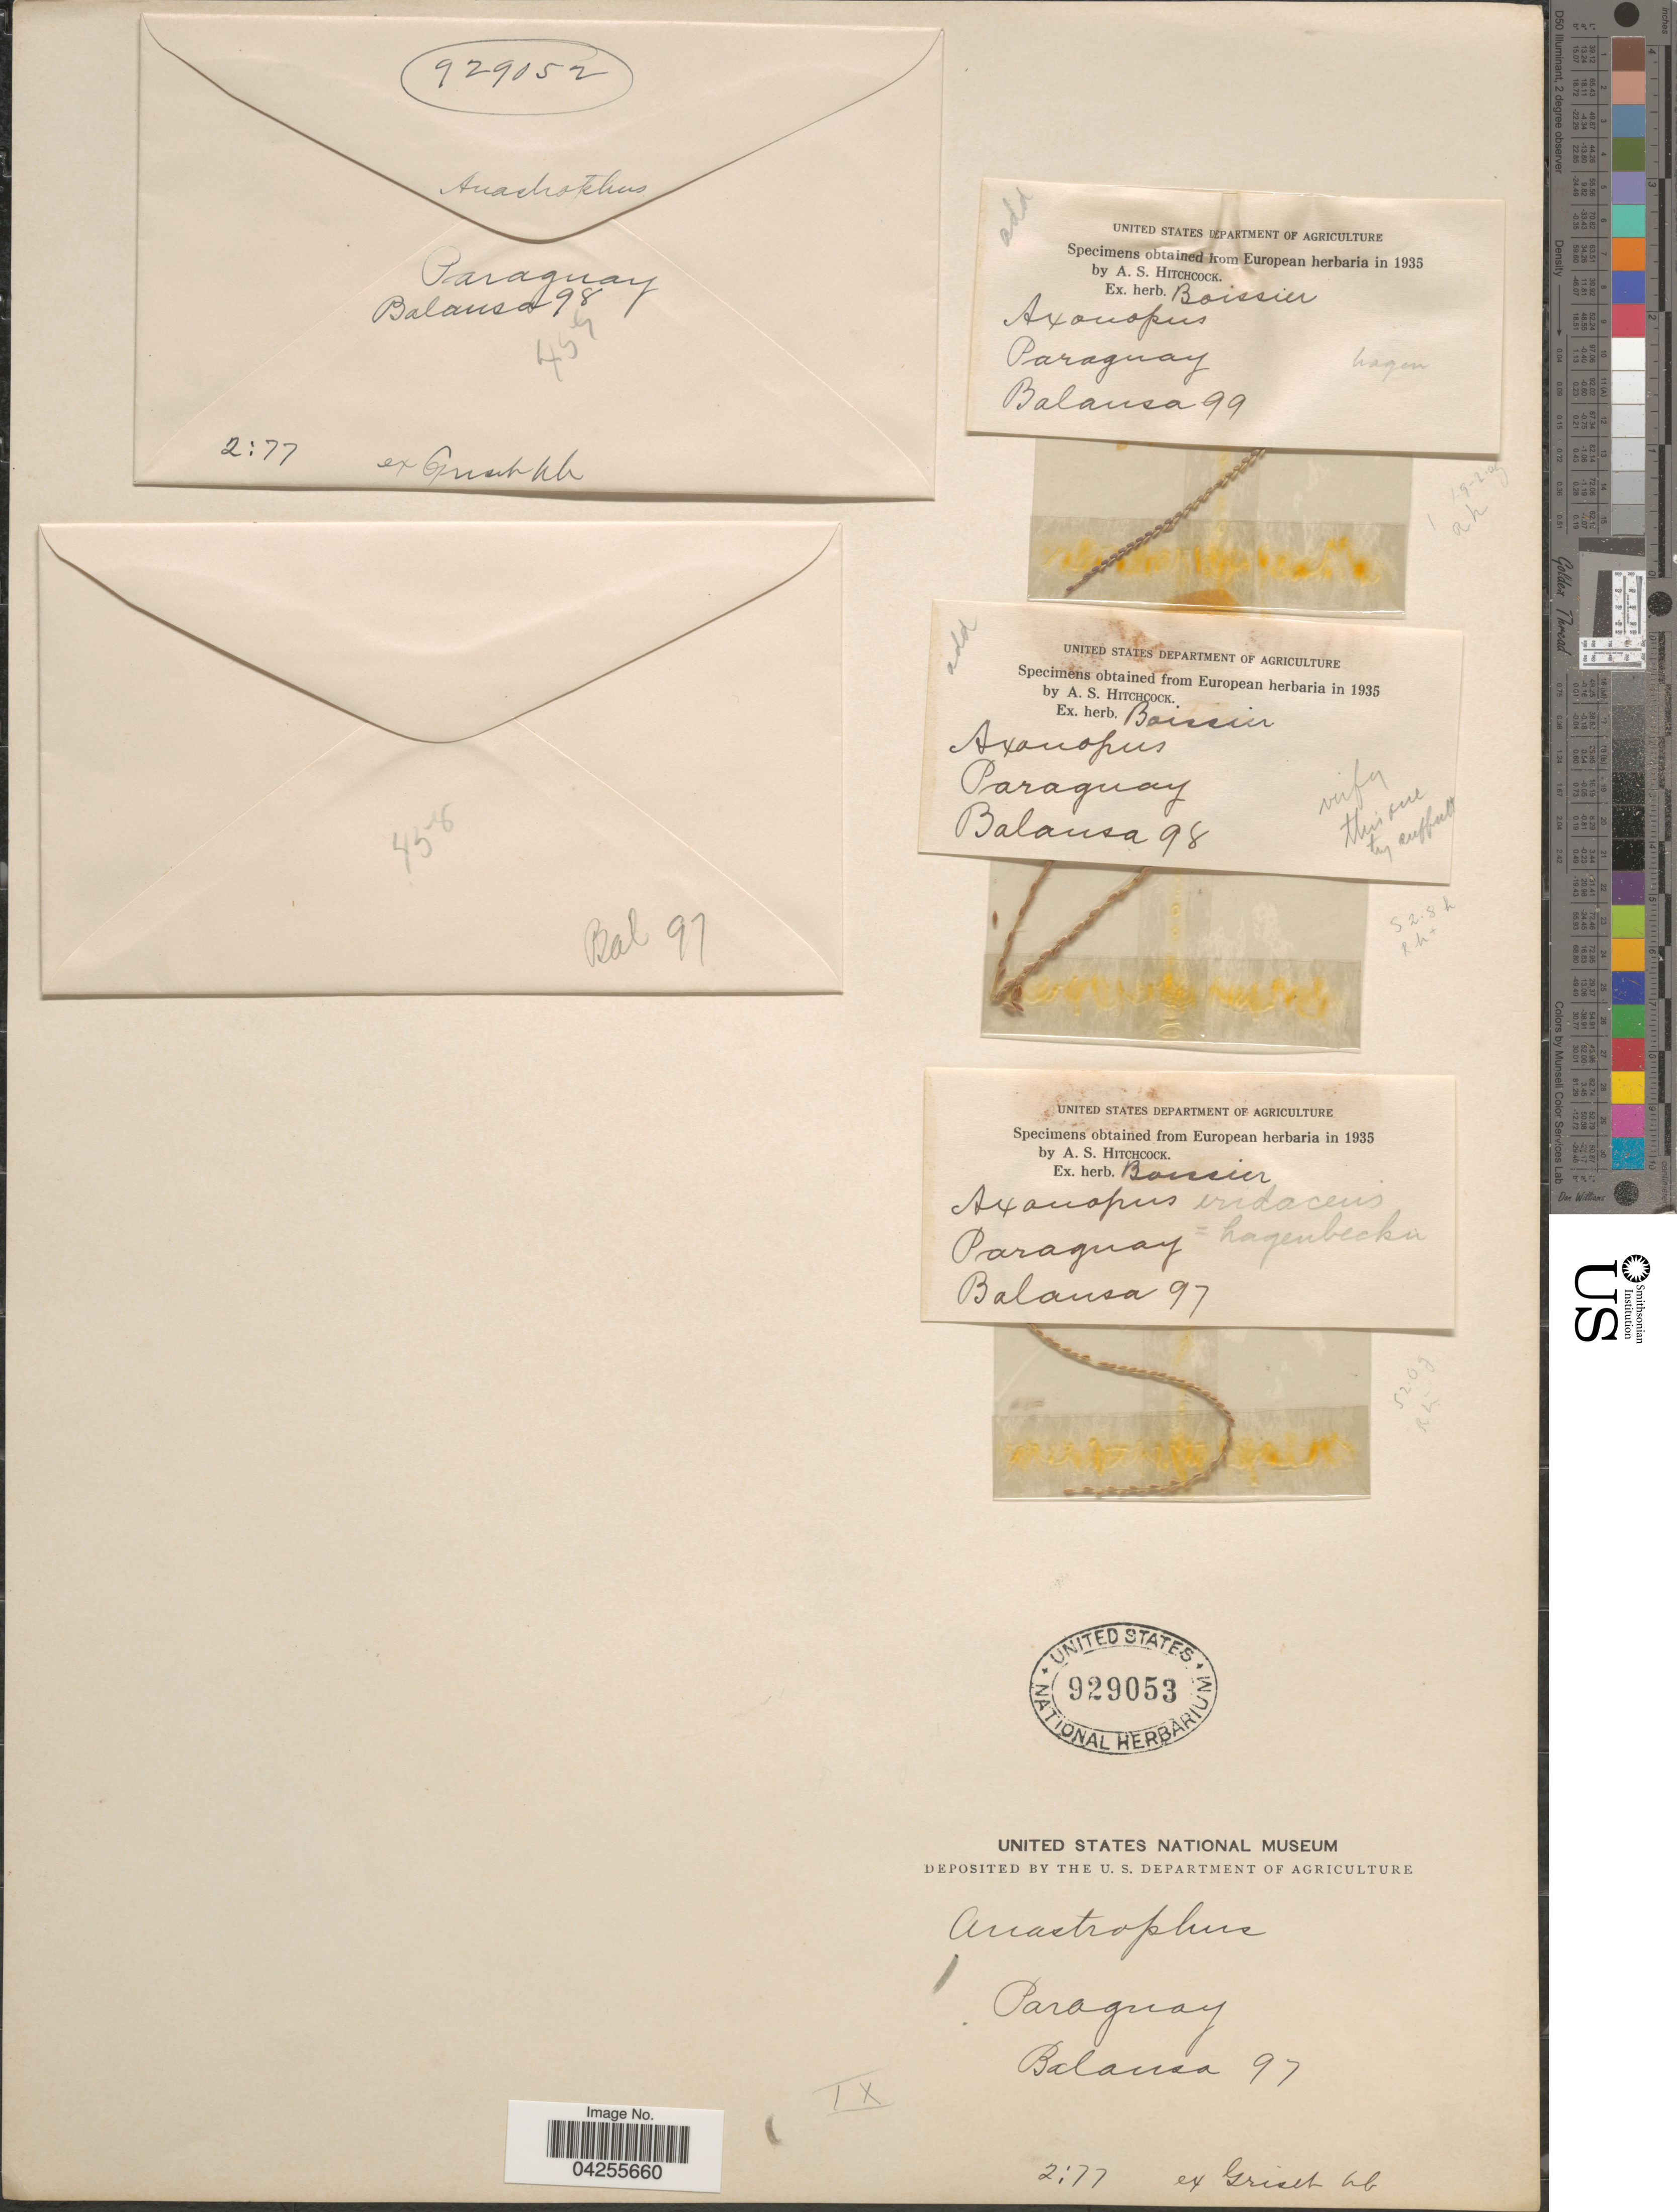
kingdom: Plantae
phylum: Tracheophyta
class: Liliopsida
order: Poales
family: Poaceae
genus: Axonopus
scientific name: Axonopus suffultus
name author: (Nees) Kuhlm.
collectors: -. Balansa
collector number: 99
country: Paraguay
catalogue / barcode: US 929053-3